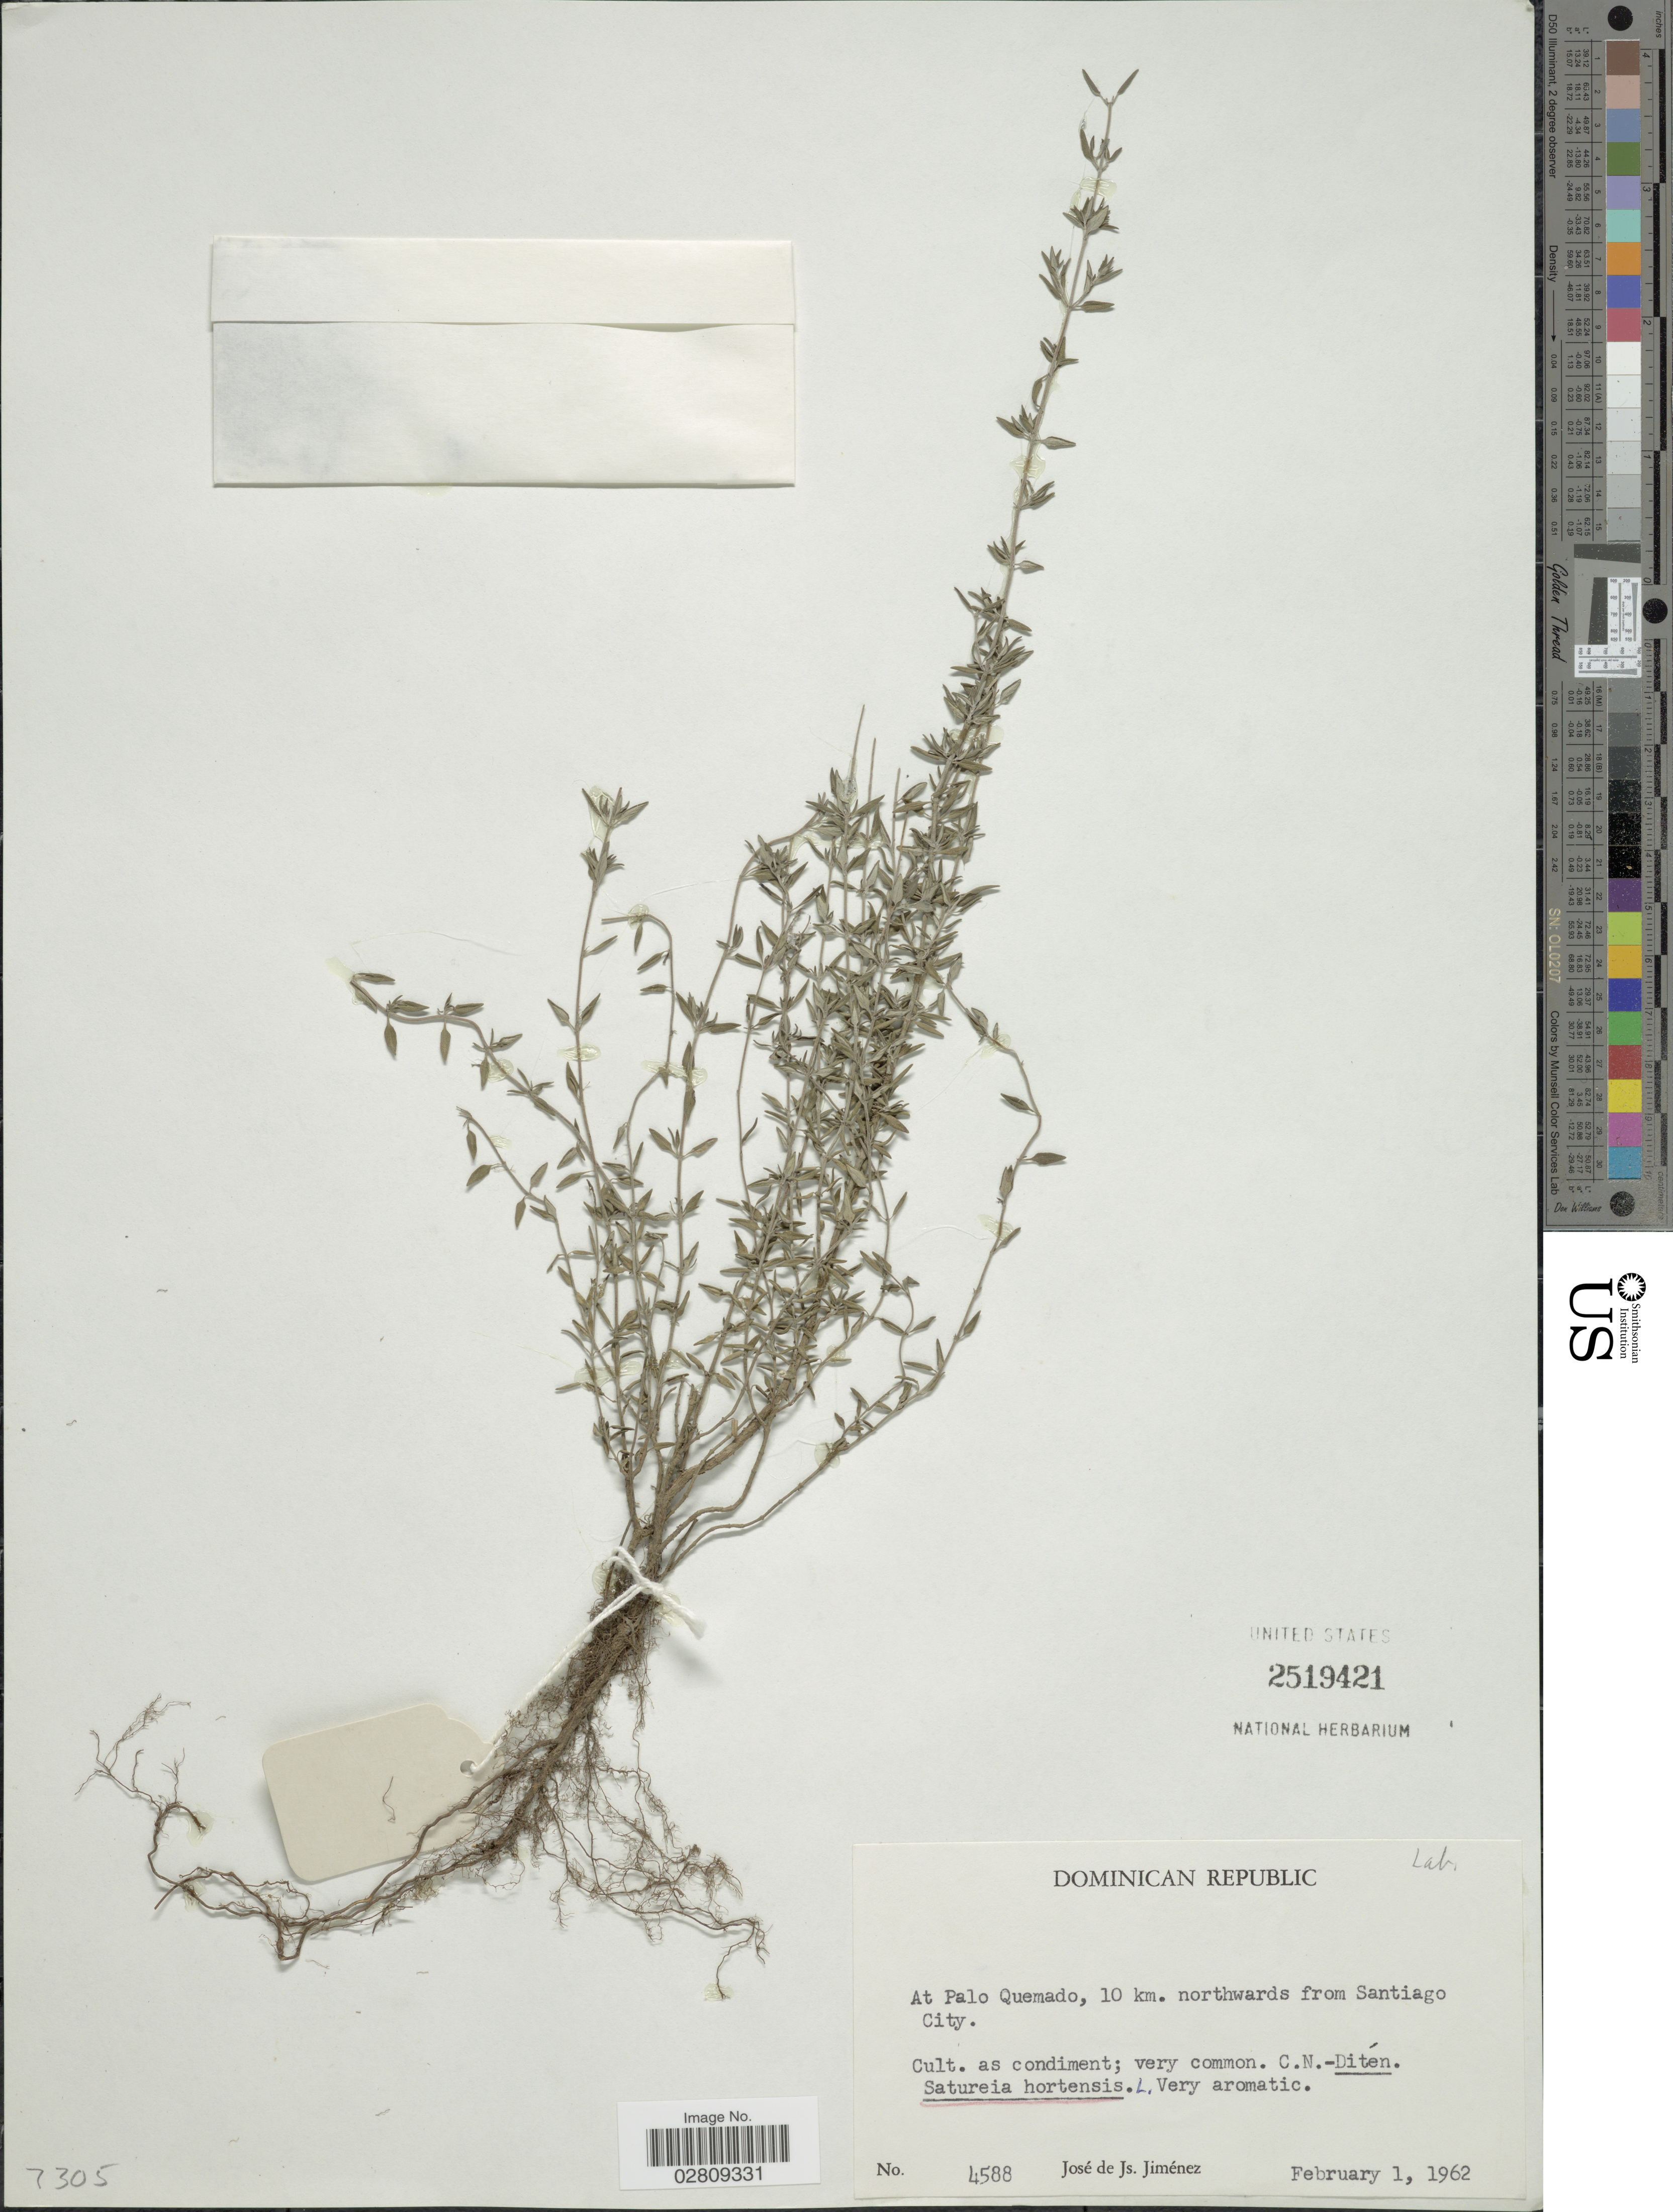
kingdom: Plantae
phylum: Tracheophyta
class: Magnoliopsida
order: Lamiales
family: Lamiaceae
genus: Satureja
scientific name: Satureja hortensis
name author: L.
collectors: J. J. Jiménez Almonte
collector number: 4588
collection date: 1962-02-01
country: Dominican Republic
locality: At Palo Quemado, 10 km. northwards from Santiago City.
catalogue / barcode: US 2519421